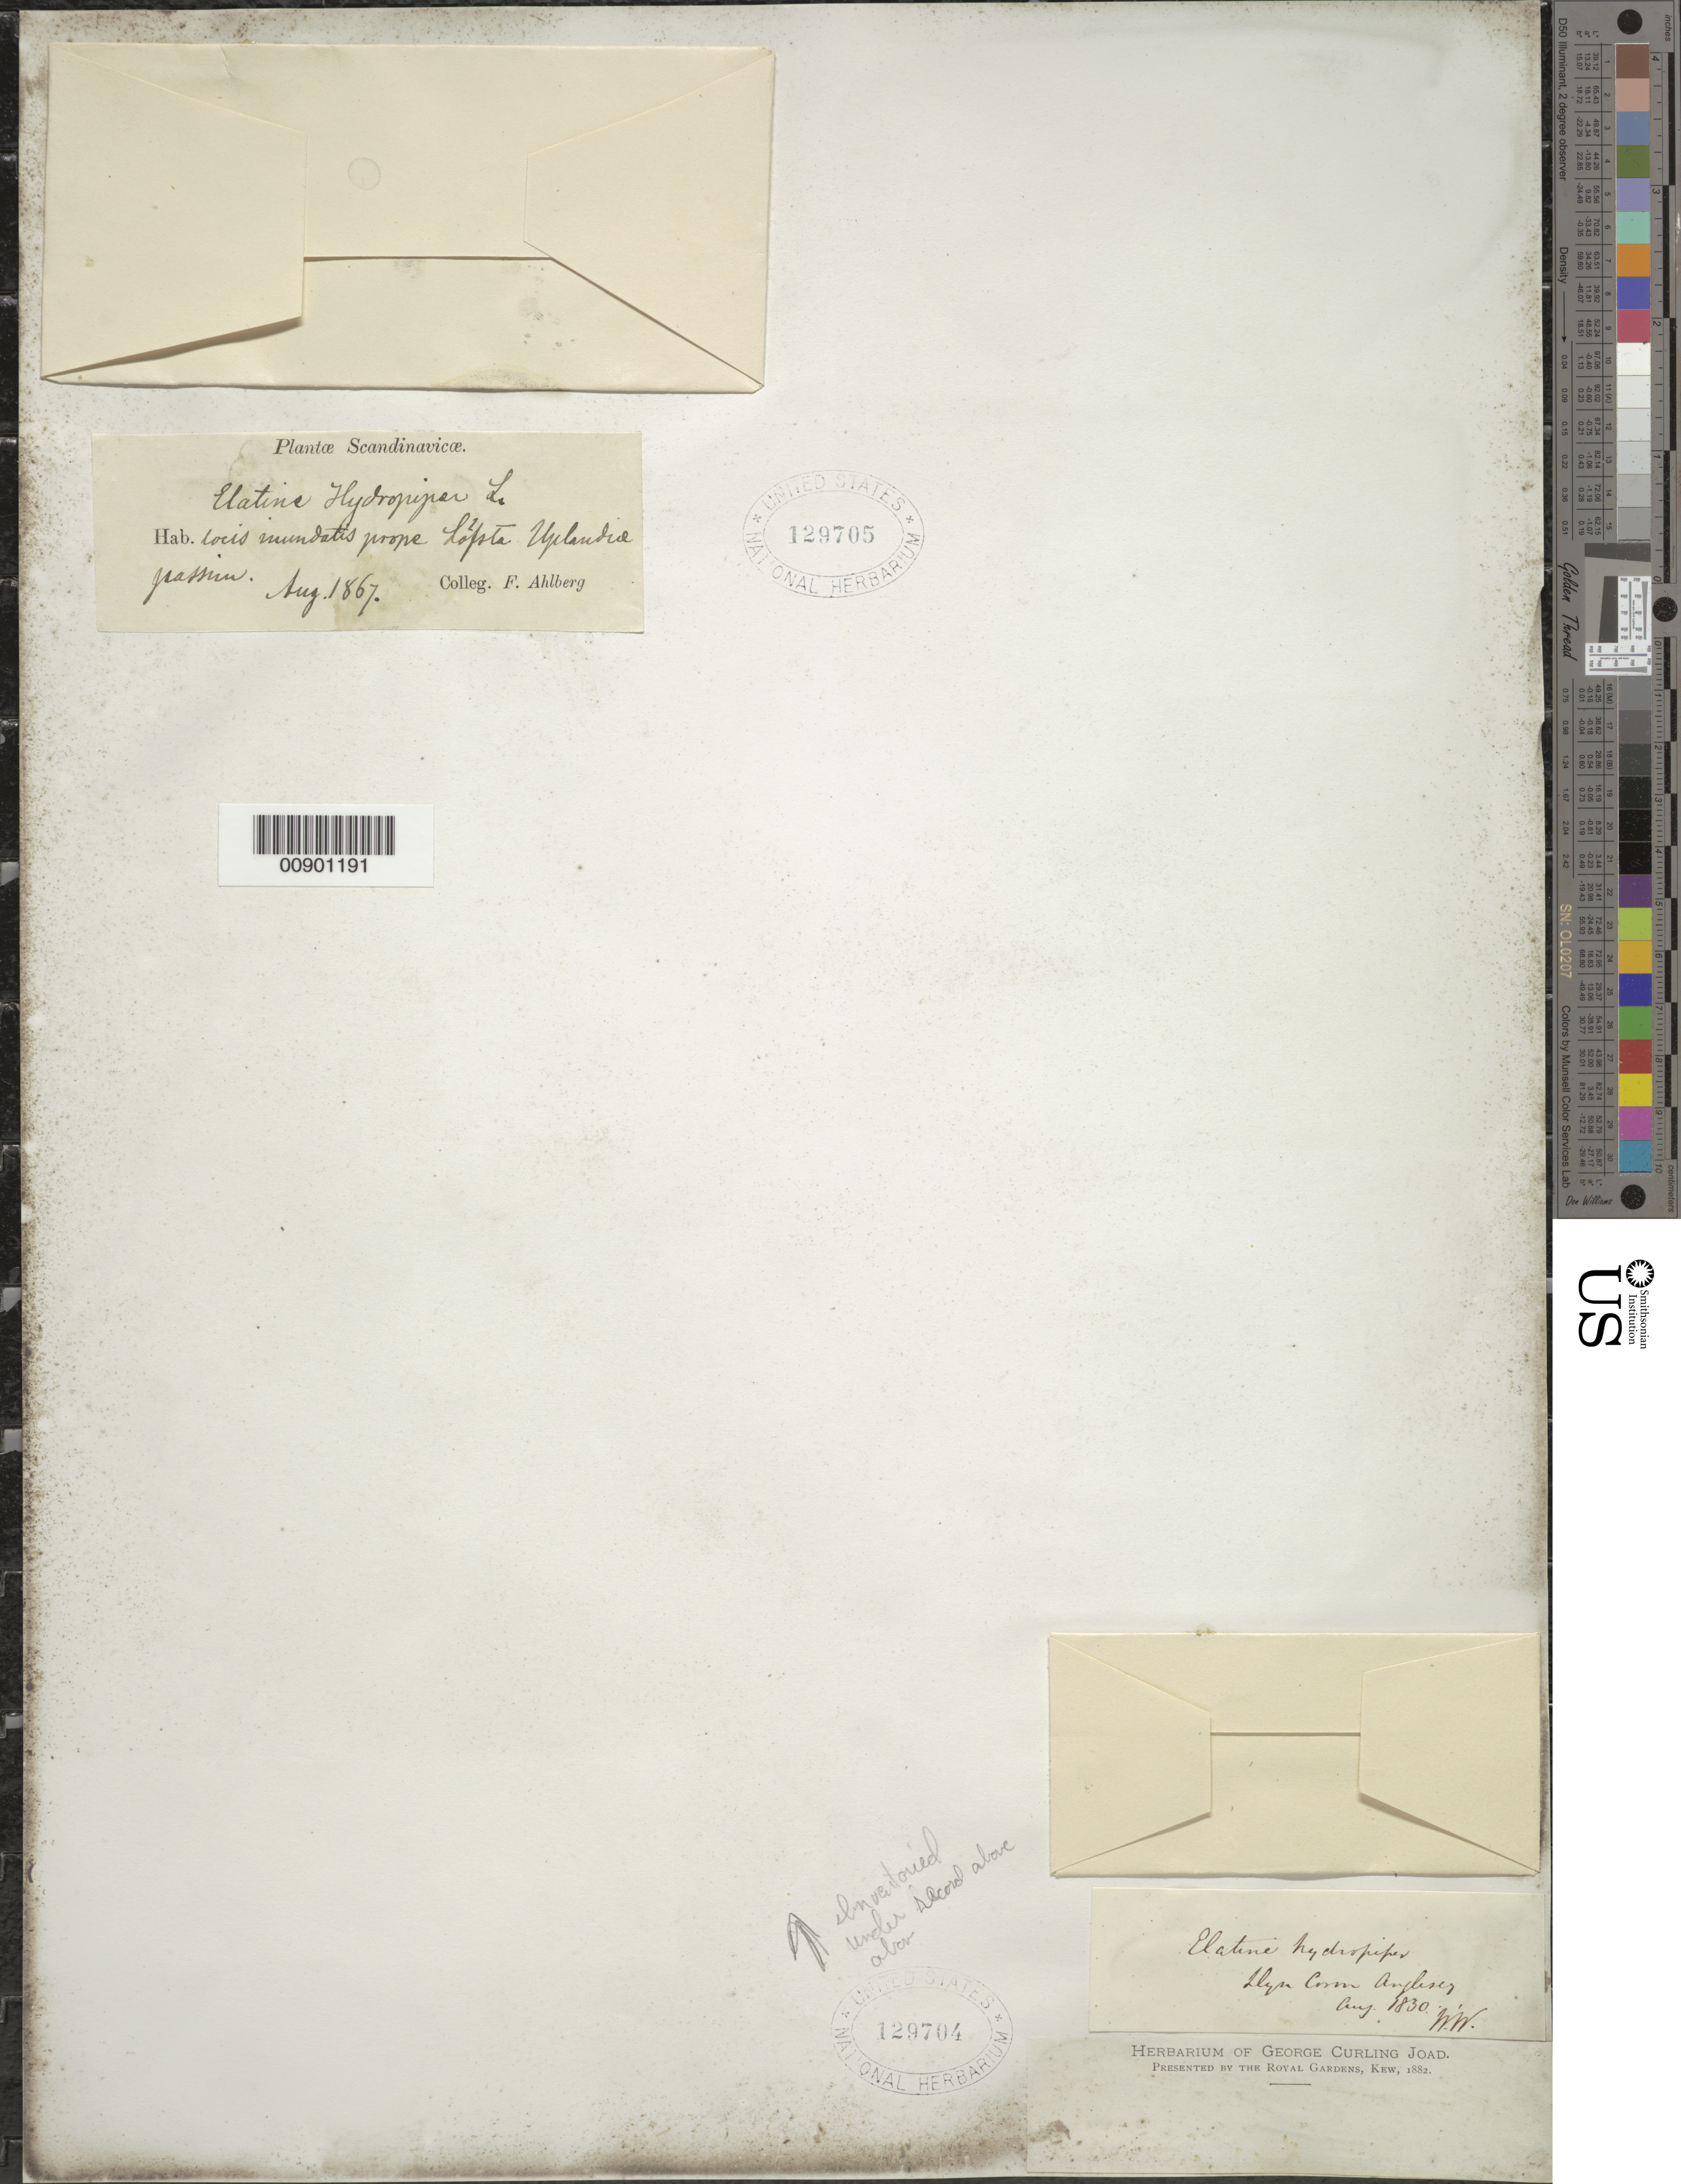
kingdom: Plantae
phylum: Tracheophyta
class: Magnoliopsida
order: Malpighiales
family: Elatinaceae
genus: Elatine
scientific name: Elatine hydropiper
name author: L.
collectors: F. Ahlberg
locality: Scandinavia. Near Lofsta Uplandrue Grassiu???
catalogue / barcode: US 129705